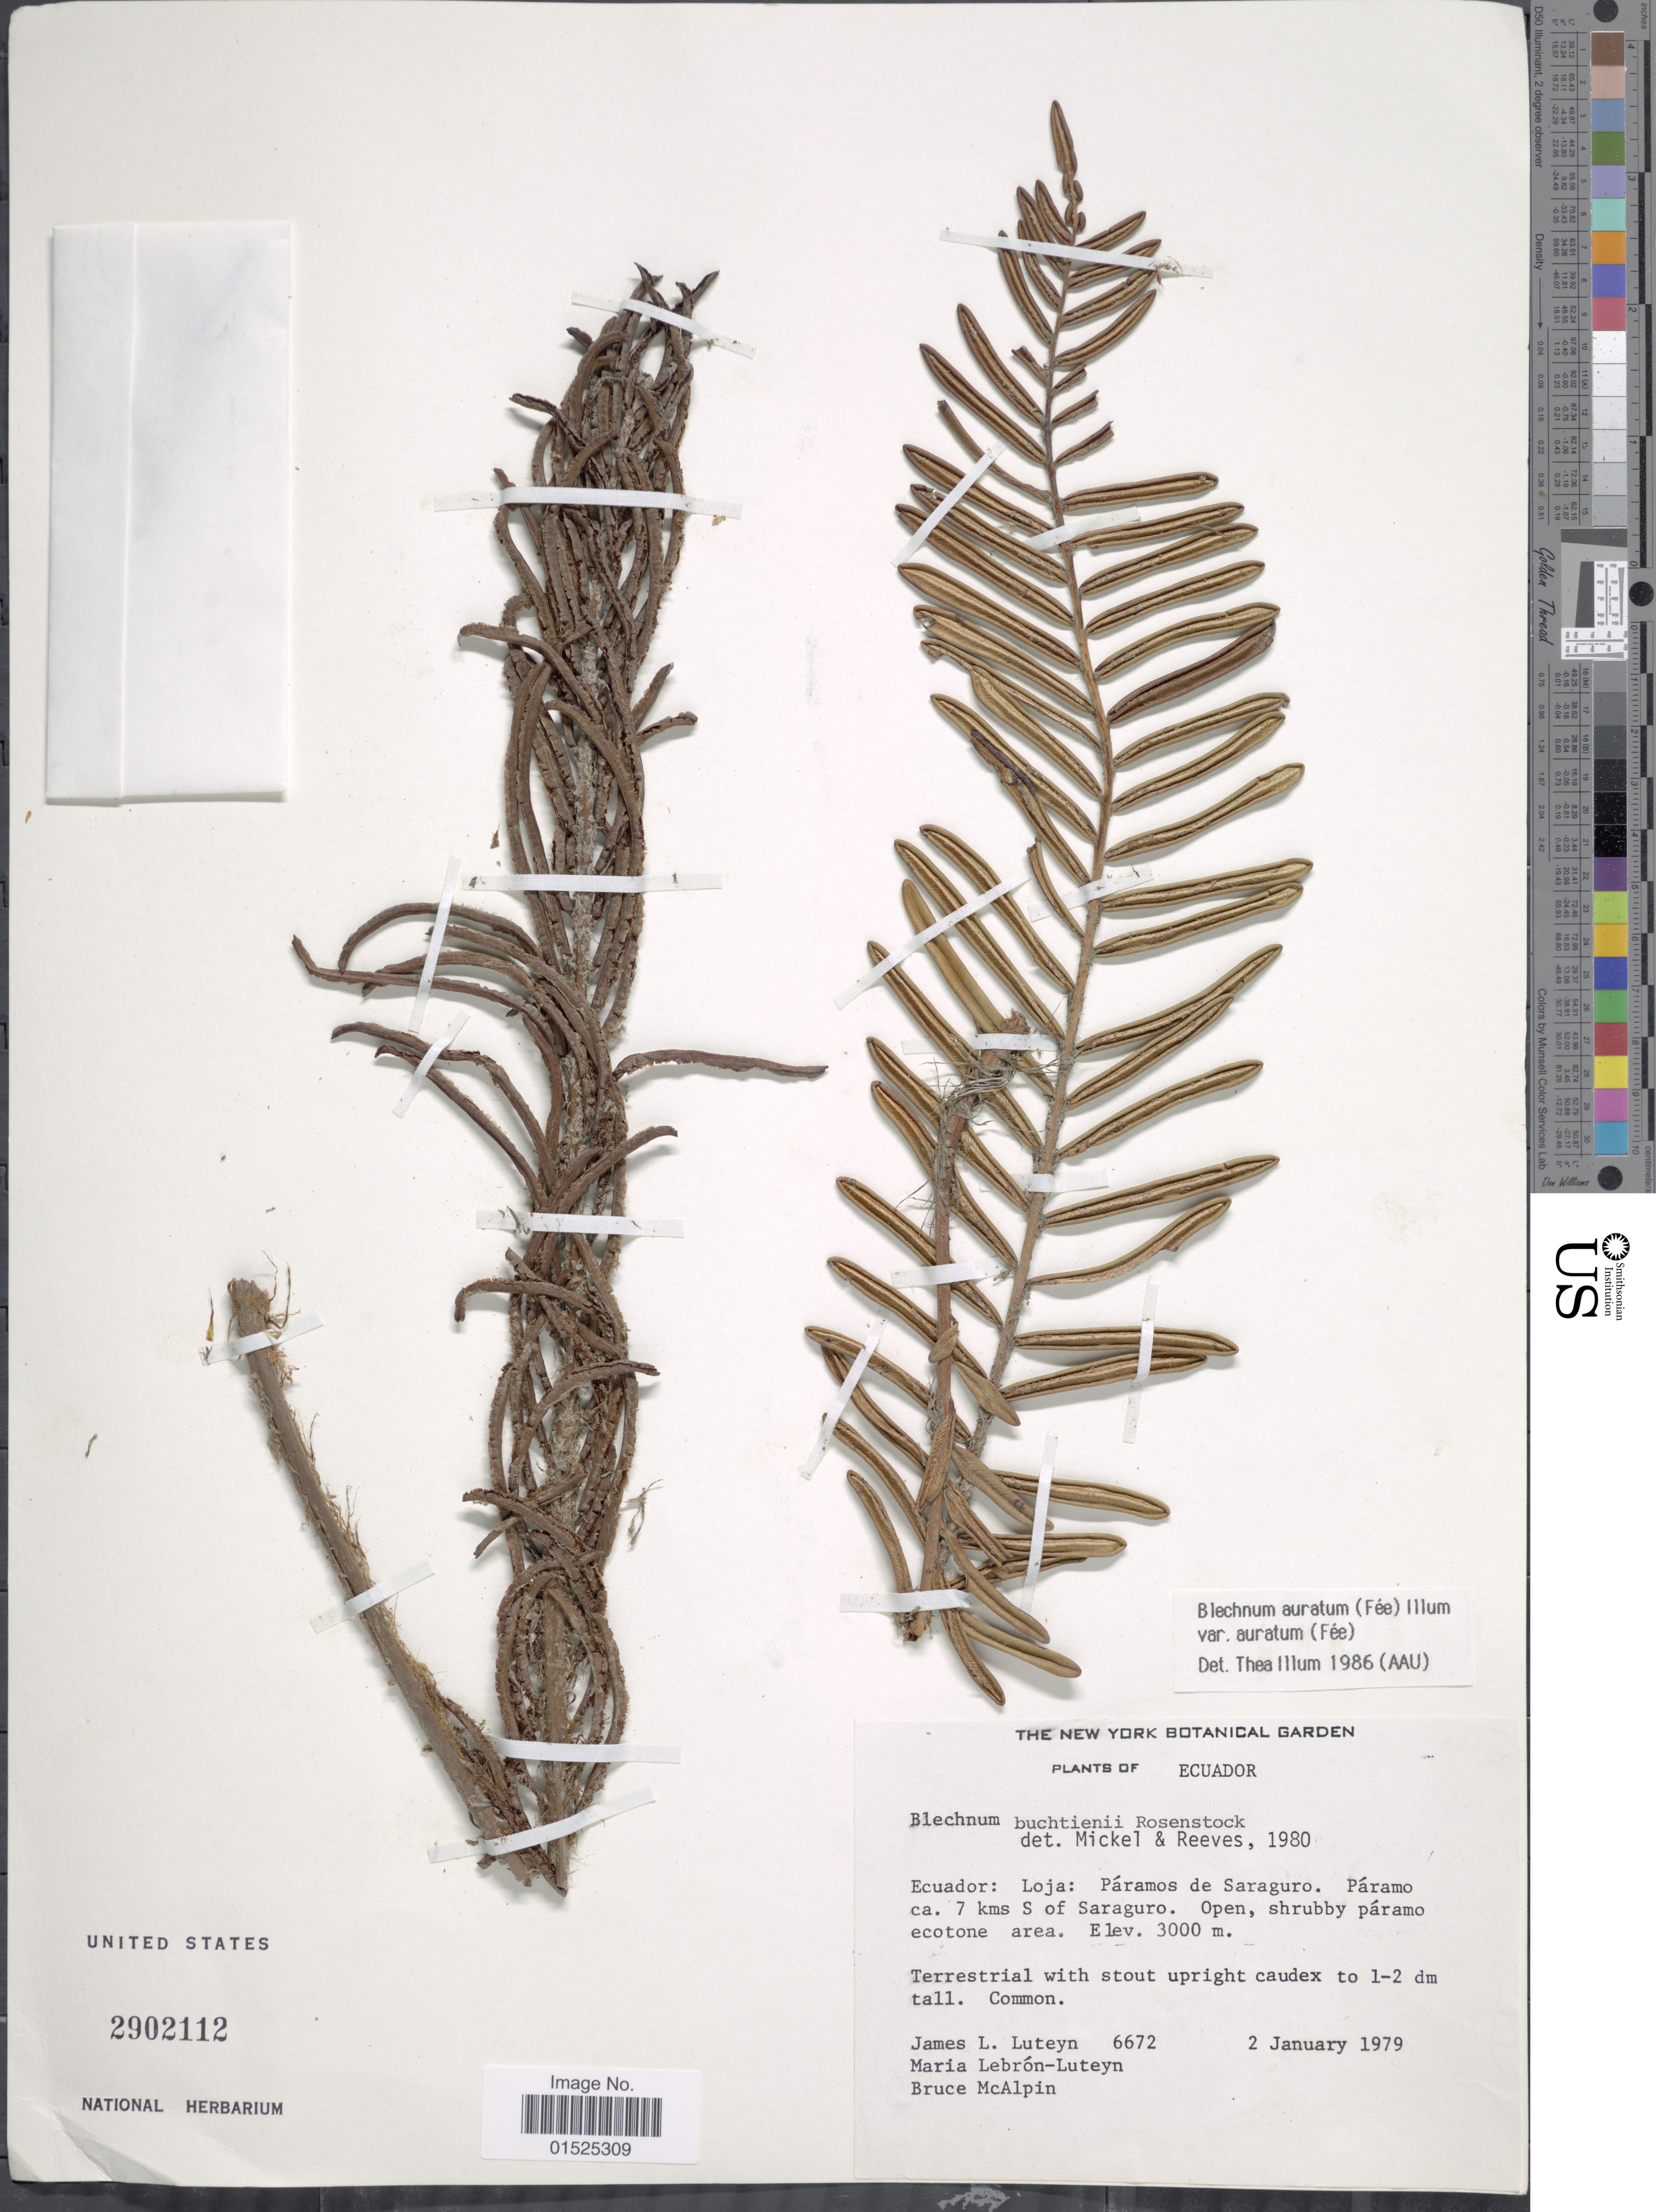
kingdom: Plantae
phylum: Tracheophyta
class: Polypodiopsida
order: Polypodiales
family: Blechnaceae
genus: Blechnum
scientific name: Blechnum auratum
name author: (Fée) R.M. Tryon & Stolze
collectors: J. L. Luteyn, M. L. Lebrón-Luteyn & B. McAlpin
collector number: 6672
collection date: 1979-01-02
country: Ecuador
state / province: Loja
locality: Paramos de Saraguro, Paramo ca. 7 km S of Saraguro.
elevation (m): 3000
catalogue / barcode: US 2902112